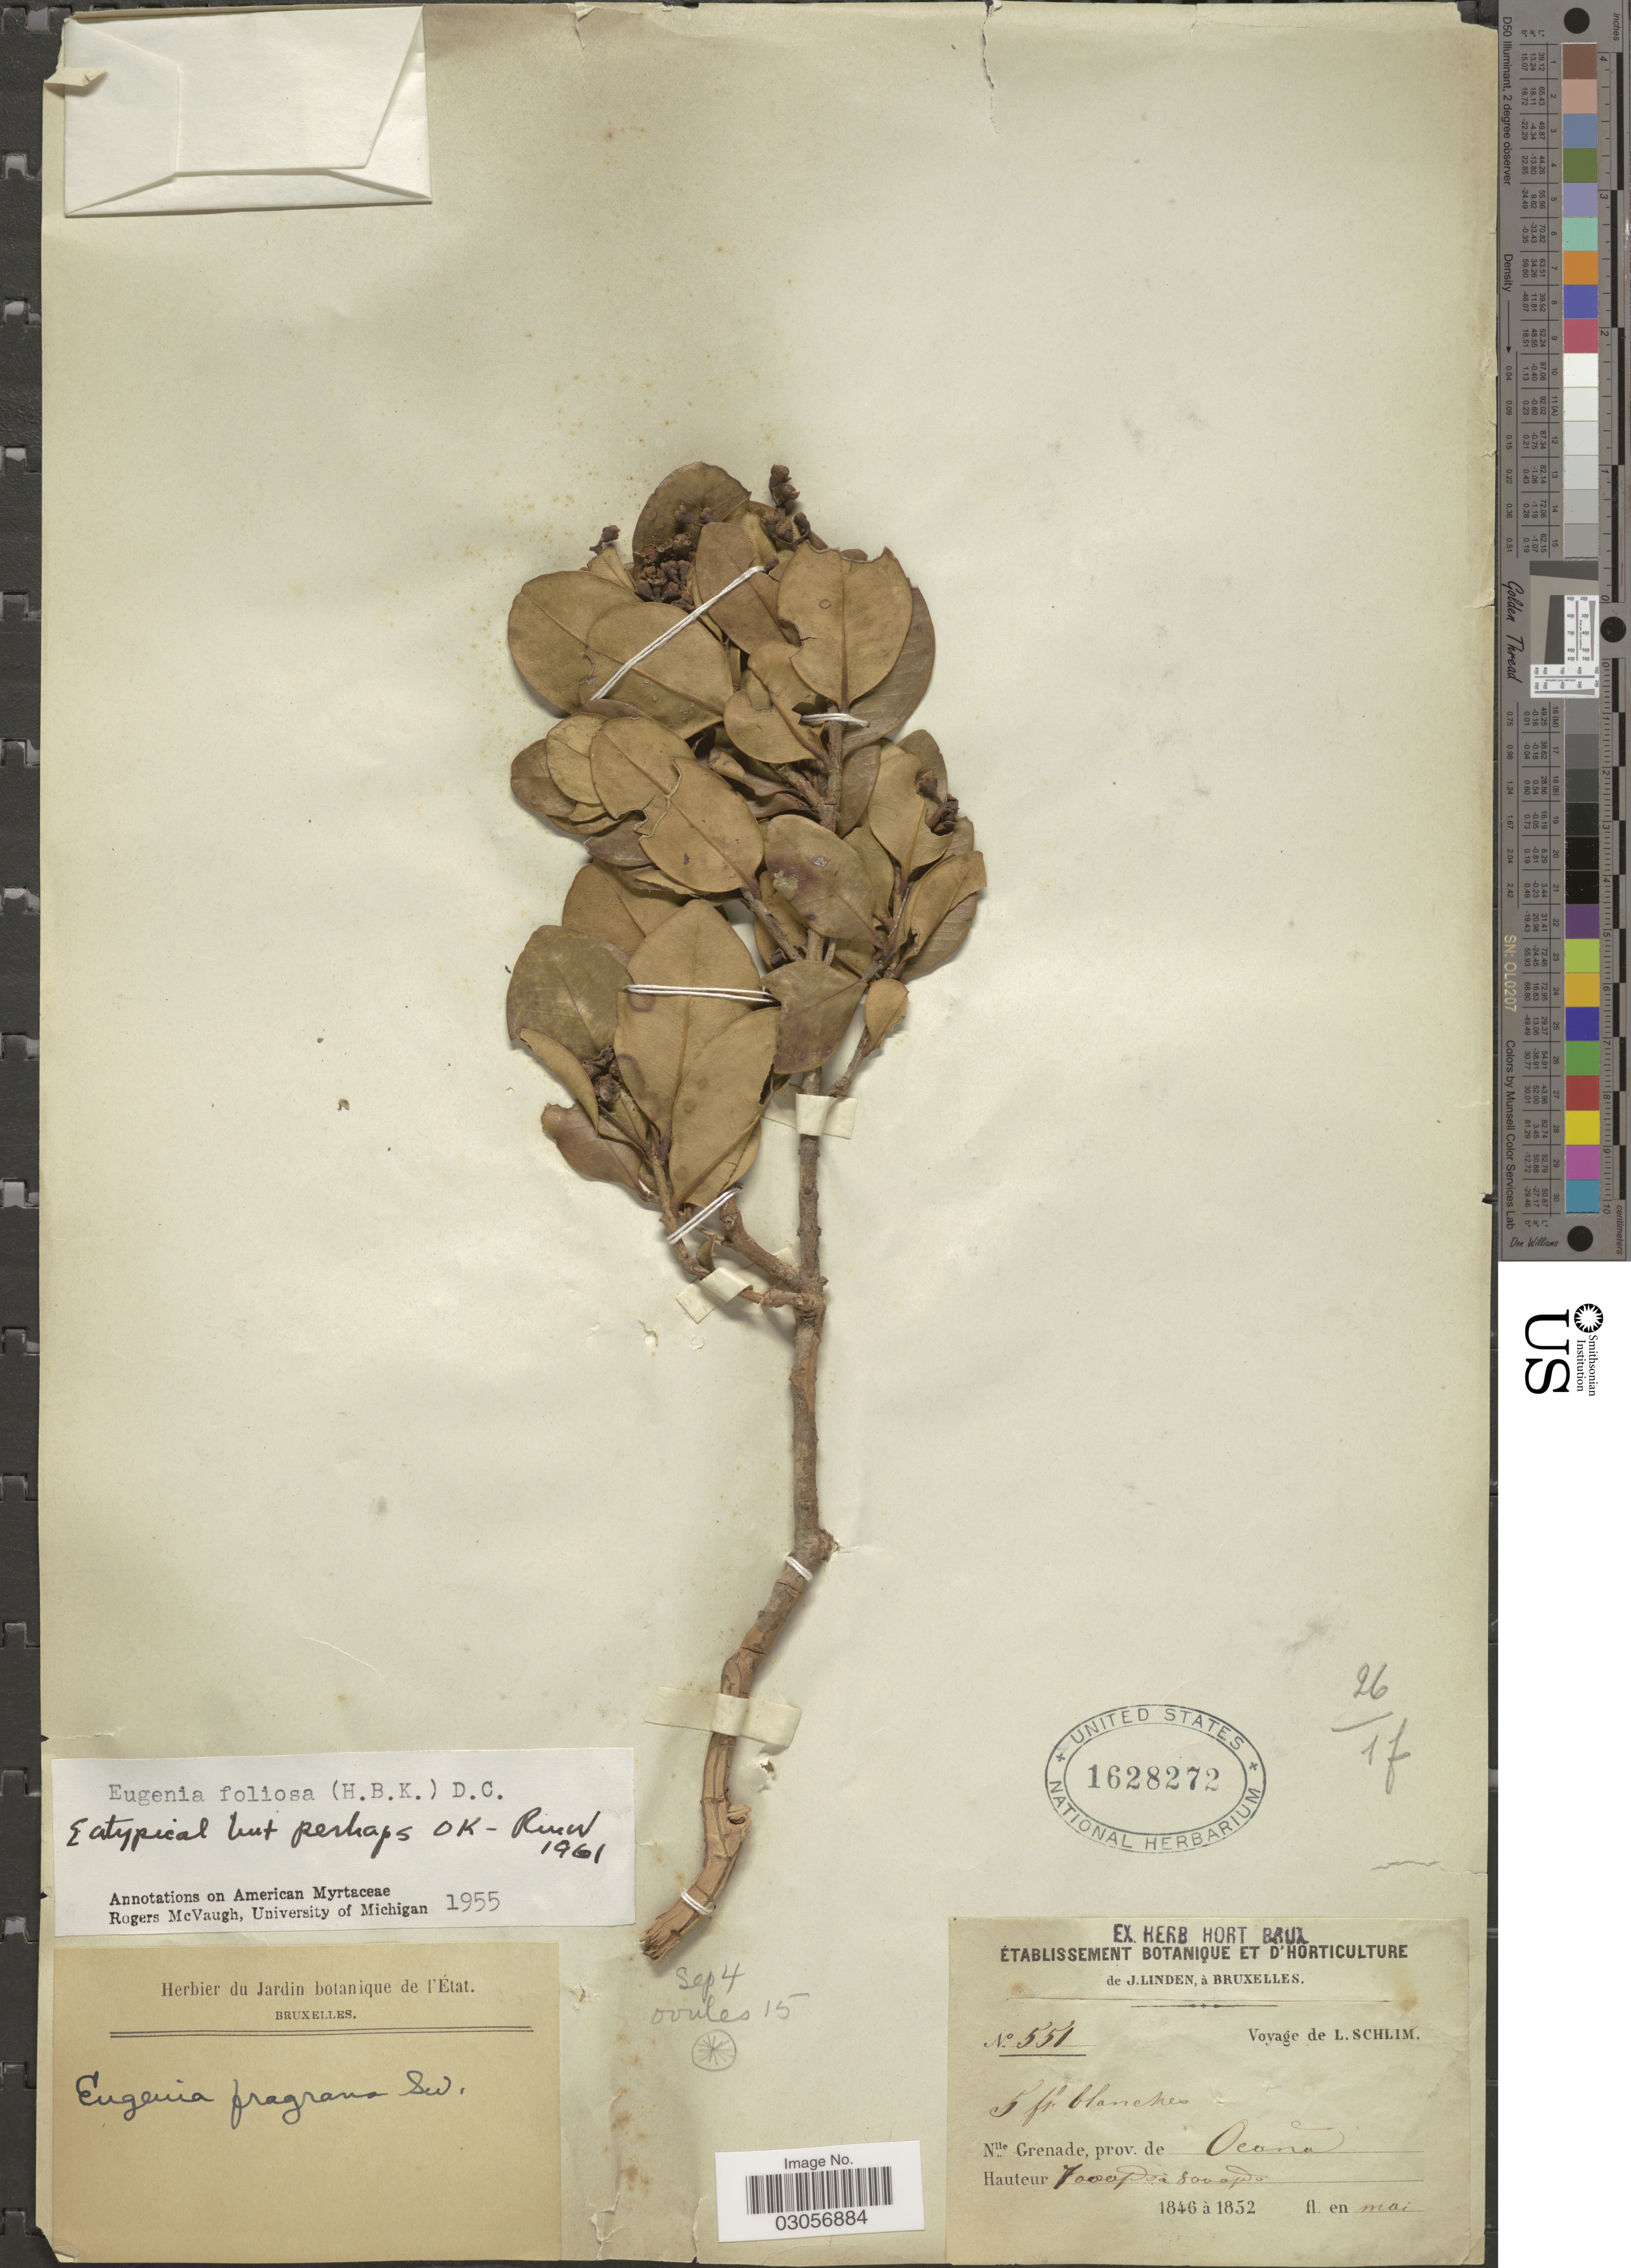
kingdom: Plantae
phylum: Tracheophyta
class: Magnoliopsida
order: Myrtales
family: Myrtaceae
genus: Myrcianthes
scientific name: Myrcianthes fragrans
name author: (Sw.) McVaugh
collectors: L. Schlim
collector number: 551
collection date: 1846-05/1852-05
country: Colombia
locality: Nlle Grenade, prov. de Ocana.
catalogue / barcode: US 1628272